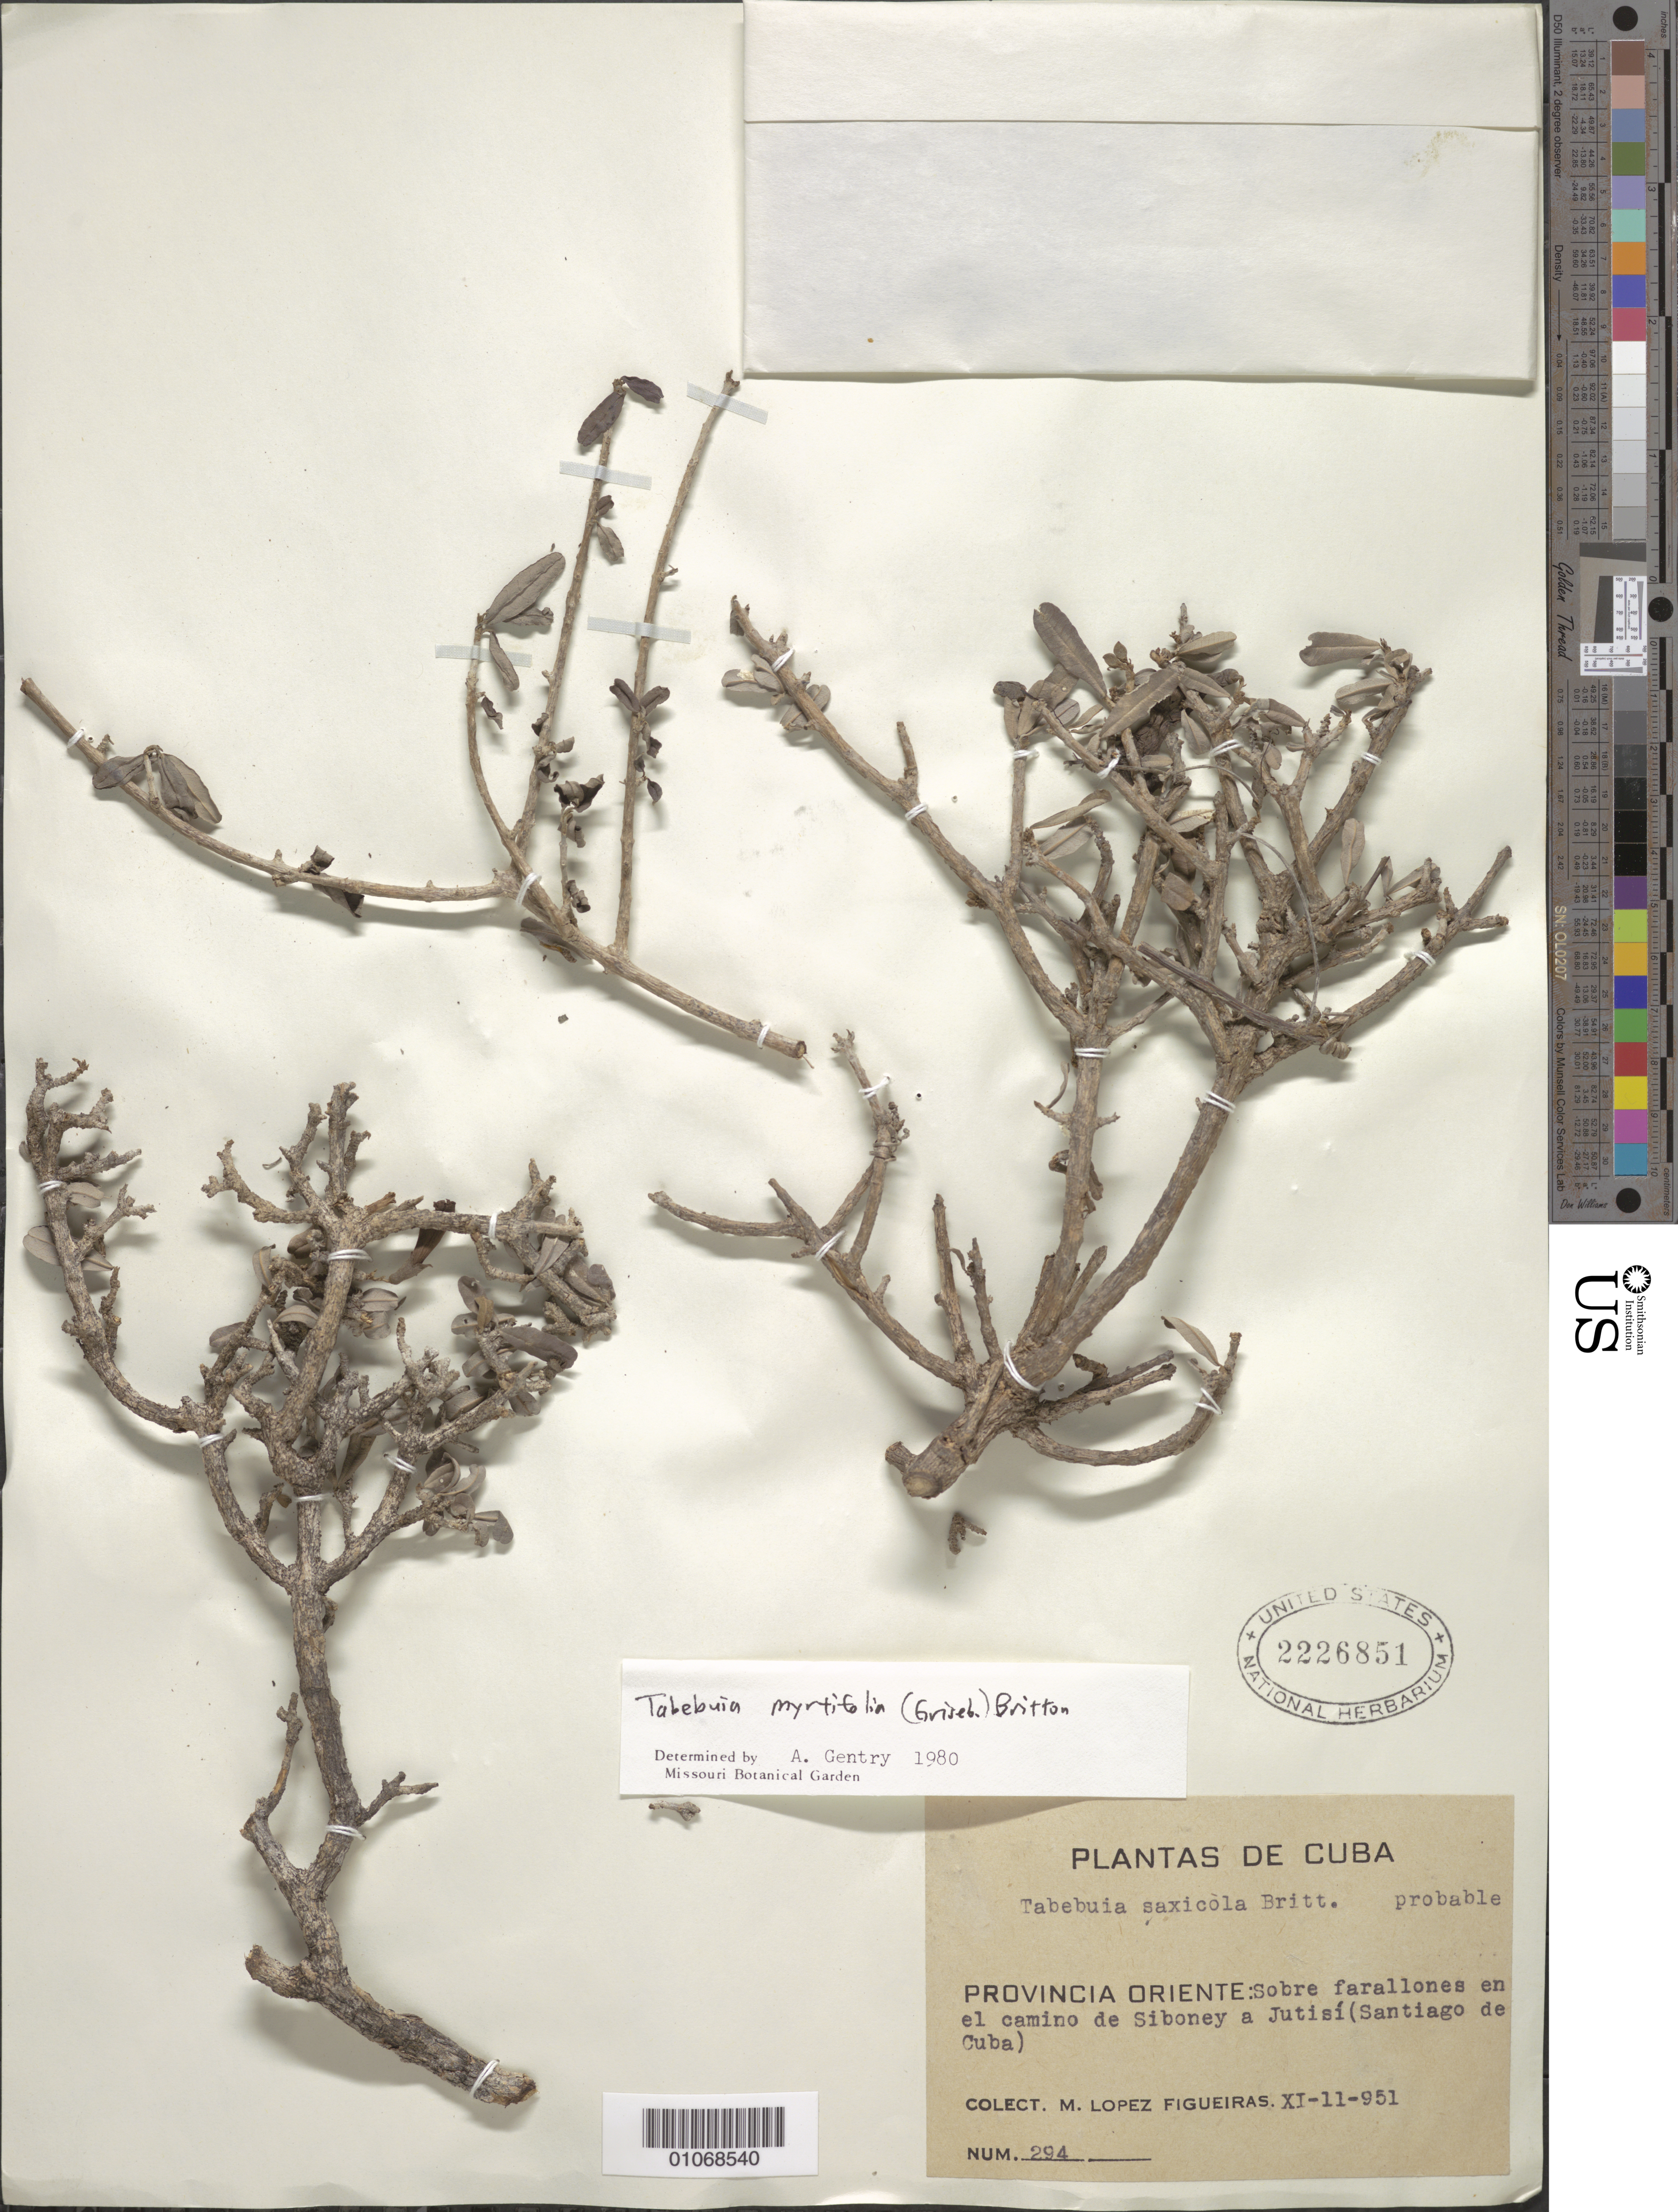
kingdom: Plantae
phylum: Tracheophyta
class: Magnoliopsida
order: Lamiales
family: Bignoniaceae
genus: Tabebuia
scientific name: Tabebuia myrtifolia var. myrtifolia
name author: (Griseb.) Britton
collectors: M. López Figueiras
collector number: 294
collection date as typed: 11 Nov 1951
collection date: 1951-11-11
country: Cuba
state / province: Santiago de Cuba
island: Cuba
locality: Cliffs over the road from Siboney to Jutisi (Santiago de Cuba)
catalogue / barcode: US 2226851